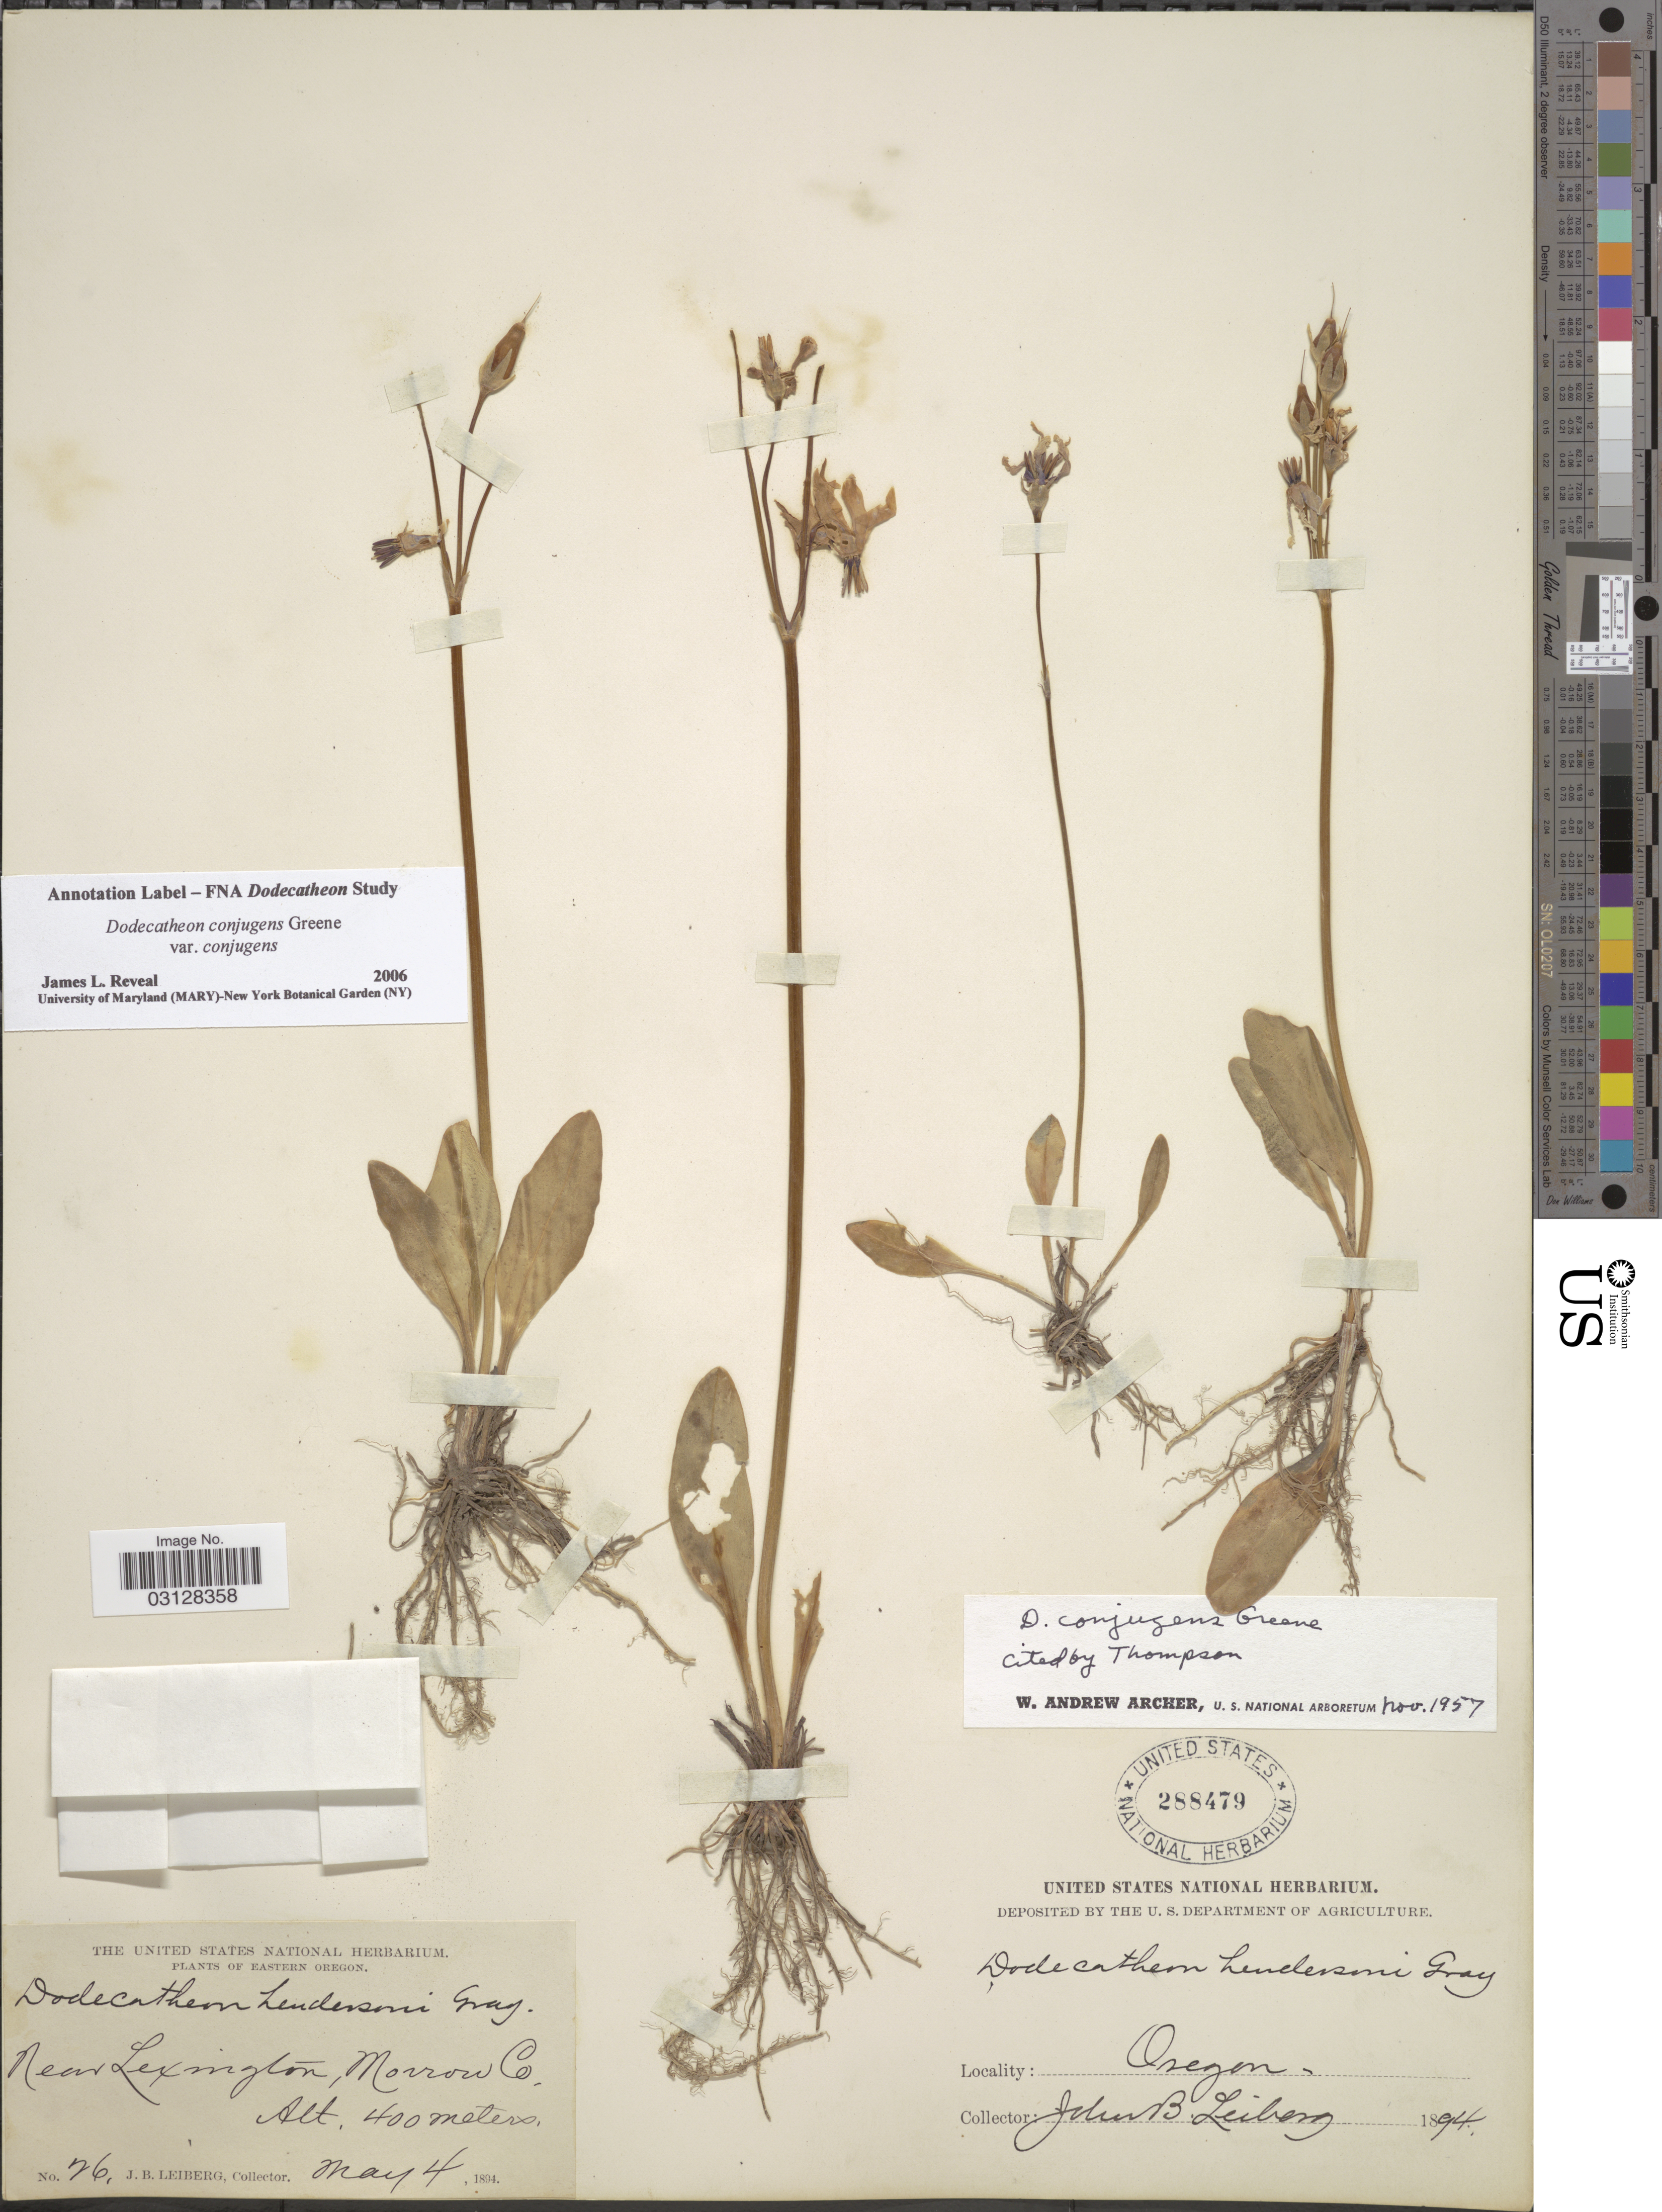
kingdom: Plantae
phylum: Tracheophyta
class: Magnoliopsida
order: Ericales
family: Primulaceae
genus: Dodecatheon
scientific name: Dodecatheon conjugens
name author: Greene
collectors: J. B. Leiberg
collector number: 76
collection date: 1894-05-04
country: United States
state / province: Oregon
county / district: Morrow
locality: Eastern Oregon. Near Lexington, Morrow Co.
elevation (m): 400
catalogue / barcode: US 288479